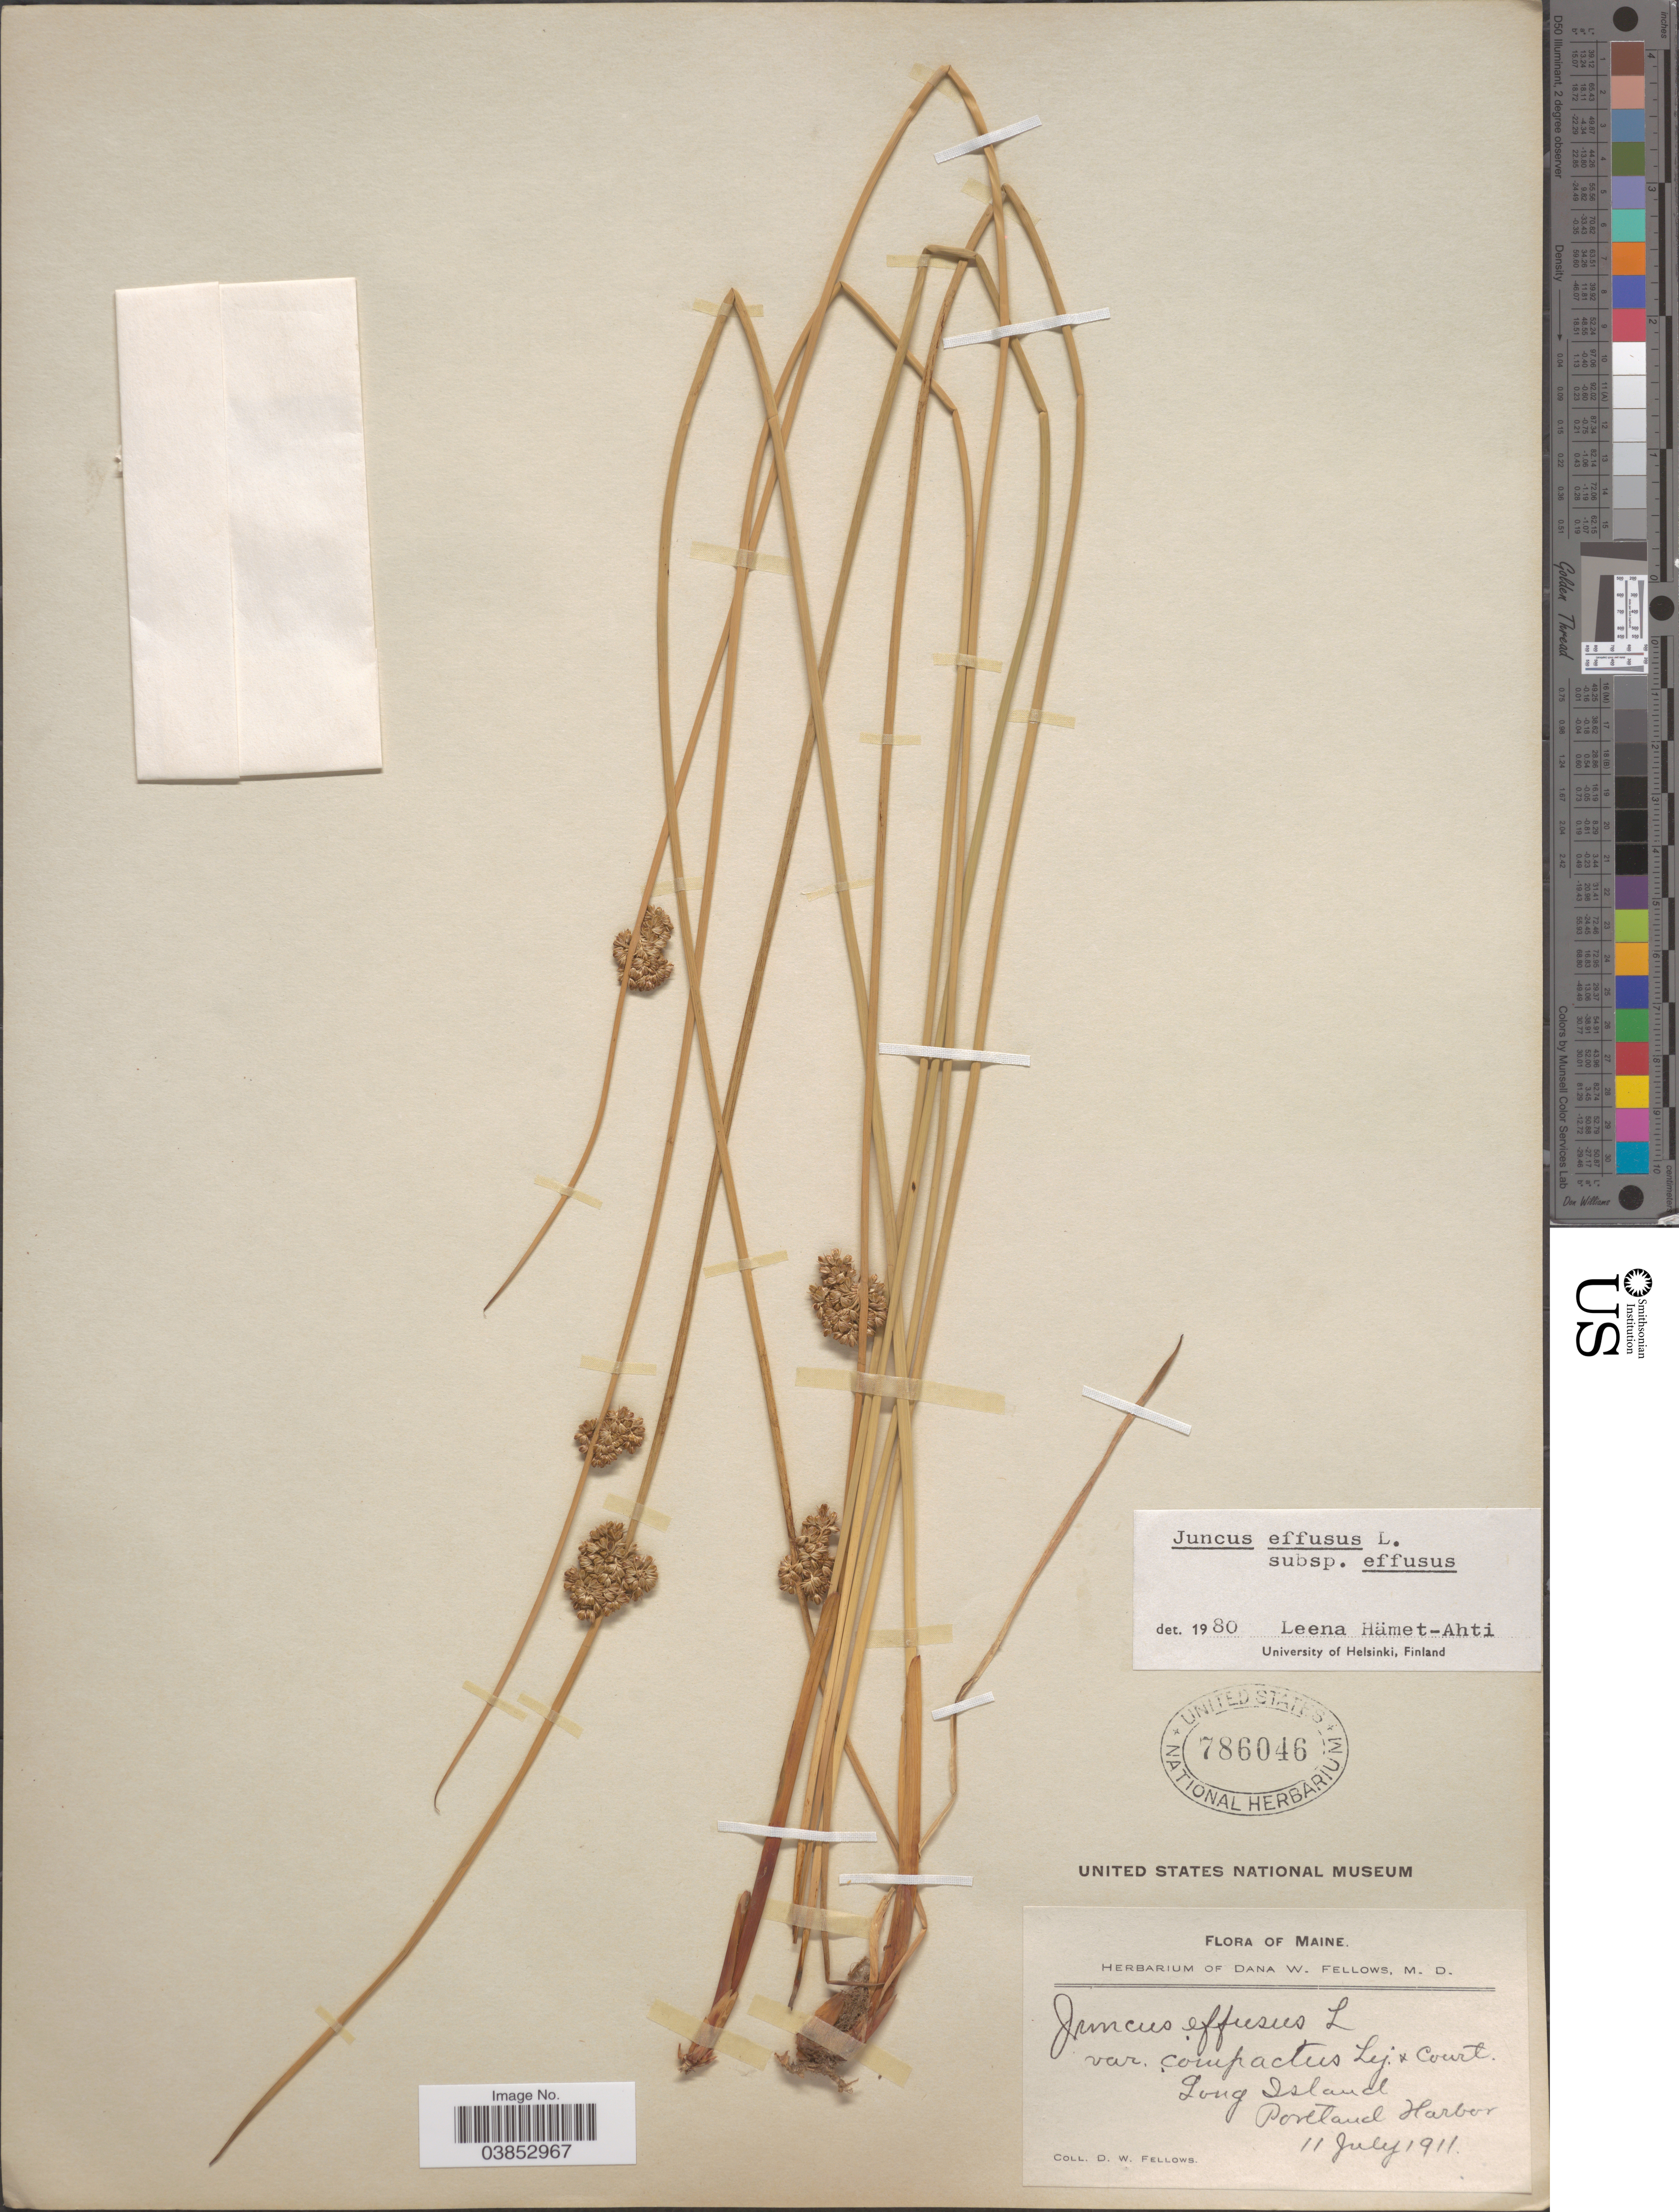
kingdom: Plantae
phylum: Tracheophyta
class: Liliopsida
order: Poales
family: Juncaceae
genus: Juncus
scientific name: Juncus effusus var. pacificus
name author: Fernald & Wiegand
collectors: D. W. Fellows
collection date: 1911-07-11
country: United States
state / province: Maine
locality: Long Island. Portland Harbor.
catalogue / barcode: US 786046